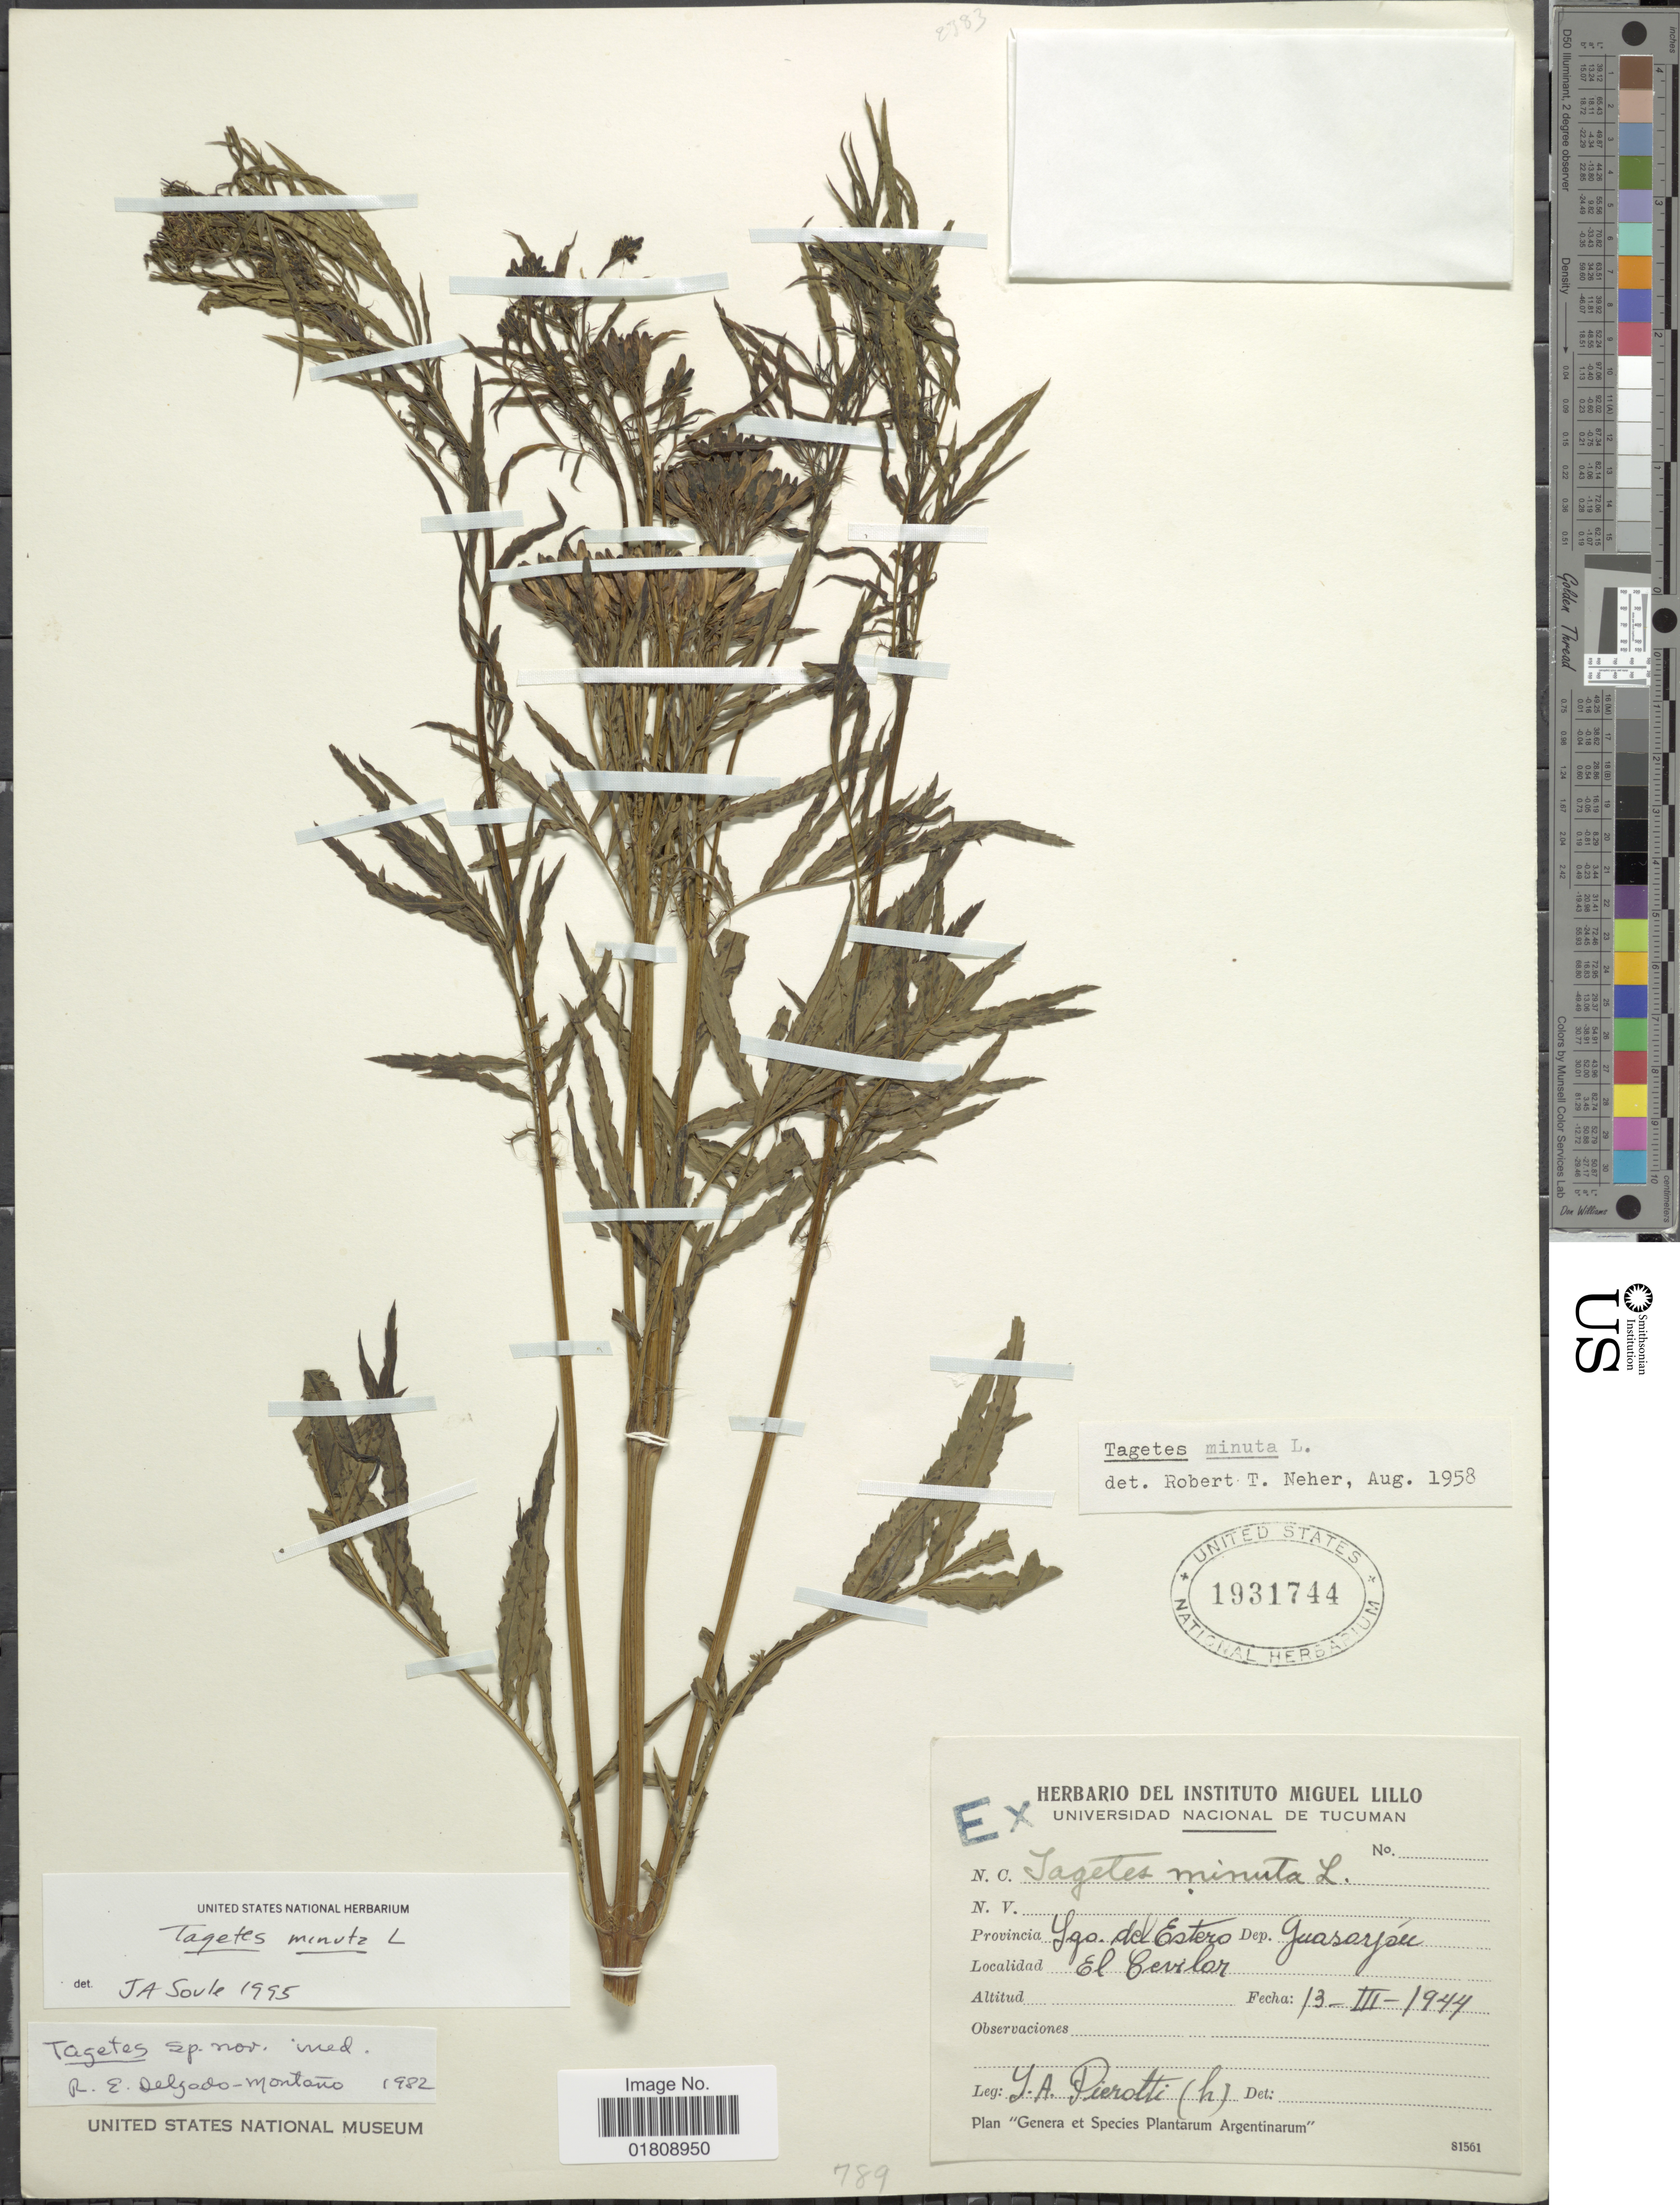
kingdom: Plantae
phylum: Tracheophyta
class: Magnoliopsida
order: Asterales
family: Asteraceae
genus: Tagetes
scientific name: Tagetes minuta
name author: L.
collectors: S. A. Pierotti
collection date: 1944-03-13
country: Argentina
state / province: Santiago del Estero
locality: Sgo. del Estero, Dep. Guasayou, El Cevilar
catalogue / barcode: US 1931744